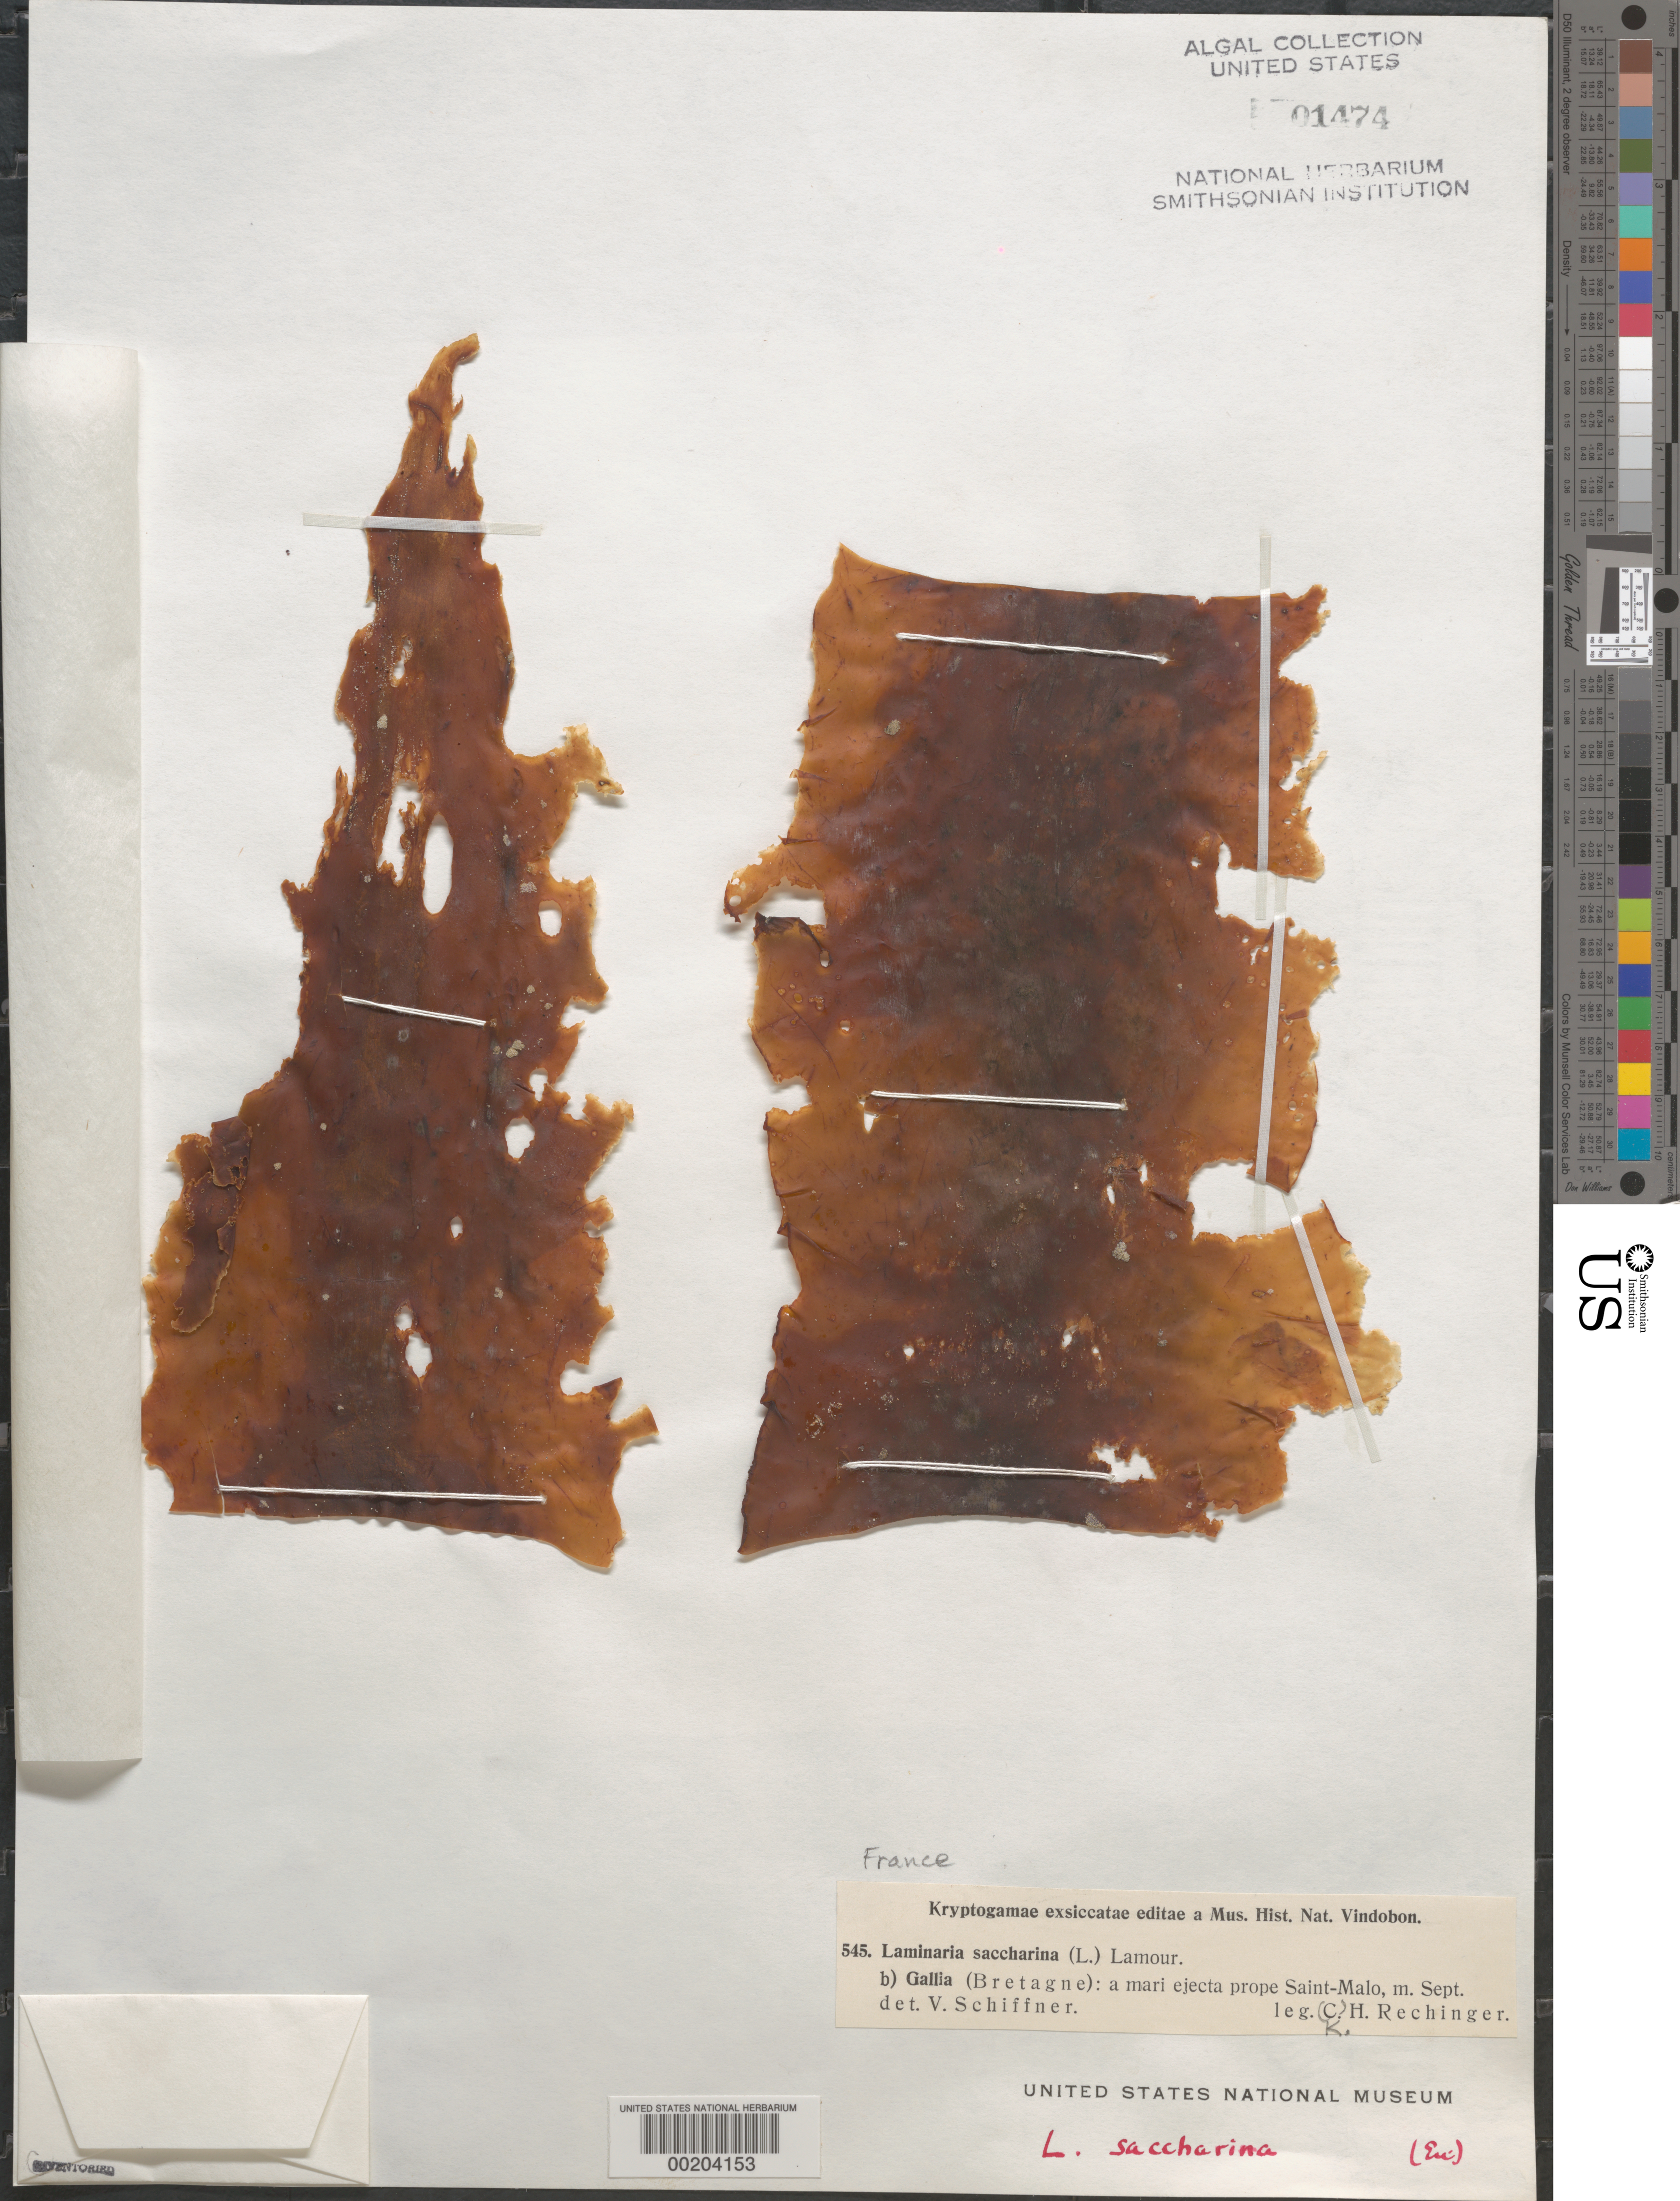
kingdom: Chromista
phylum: Ochrophyta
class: Phaeophyceae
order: Laminariales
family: Laminariaceae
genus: Saccharina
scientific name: Saccharina latissima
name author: C.E. Lane et al.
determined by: Algae name updating Project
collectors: K. H. Rechinger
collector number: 545b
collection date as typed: Sep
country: France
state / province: Bretagne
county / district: Ille-et-Vilaine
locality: Near Saint Malo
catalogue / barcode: US 1474